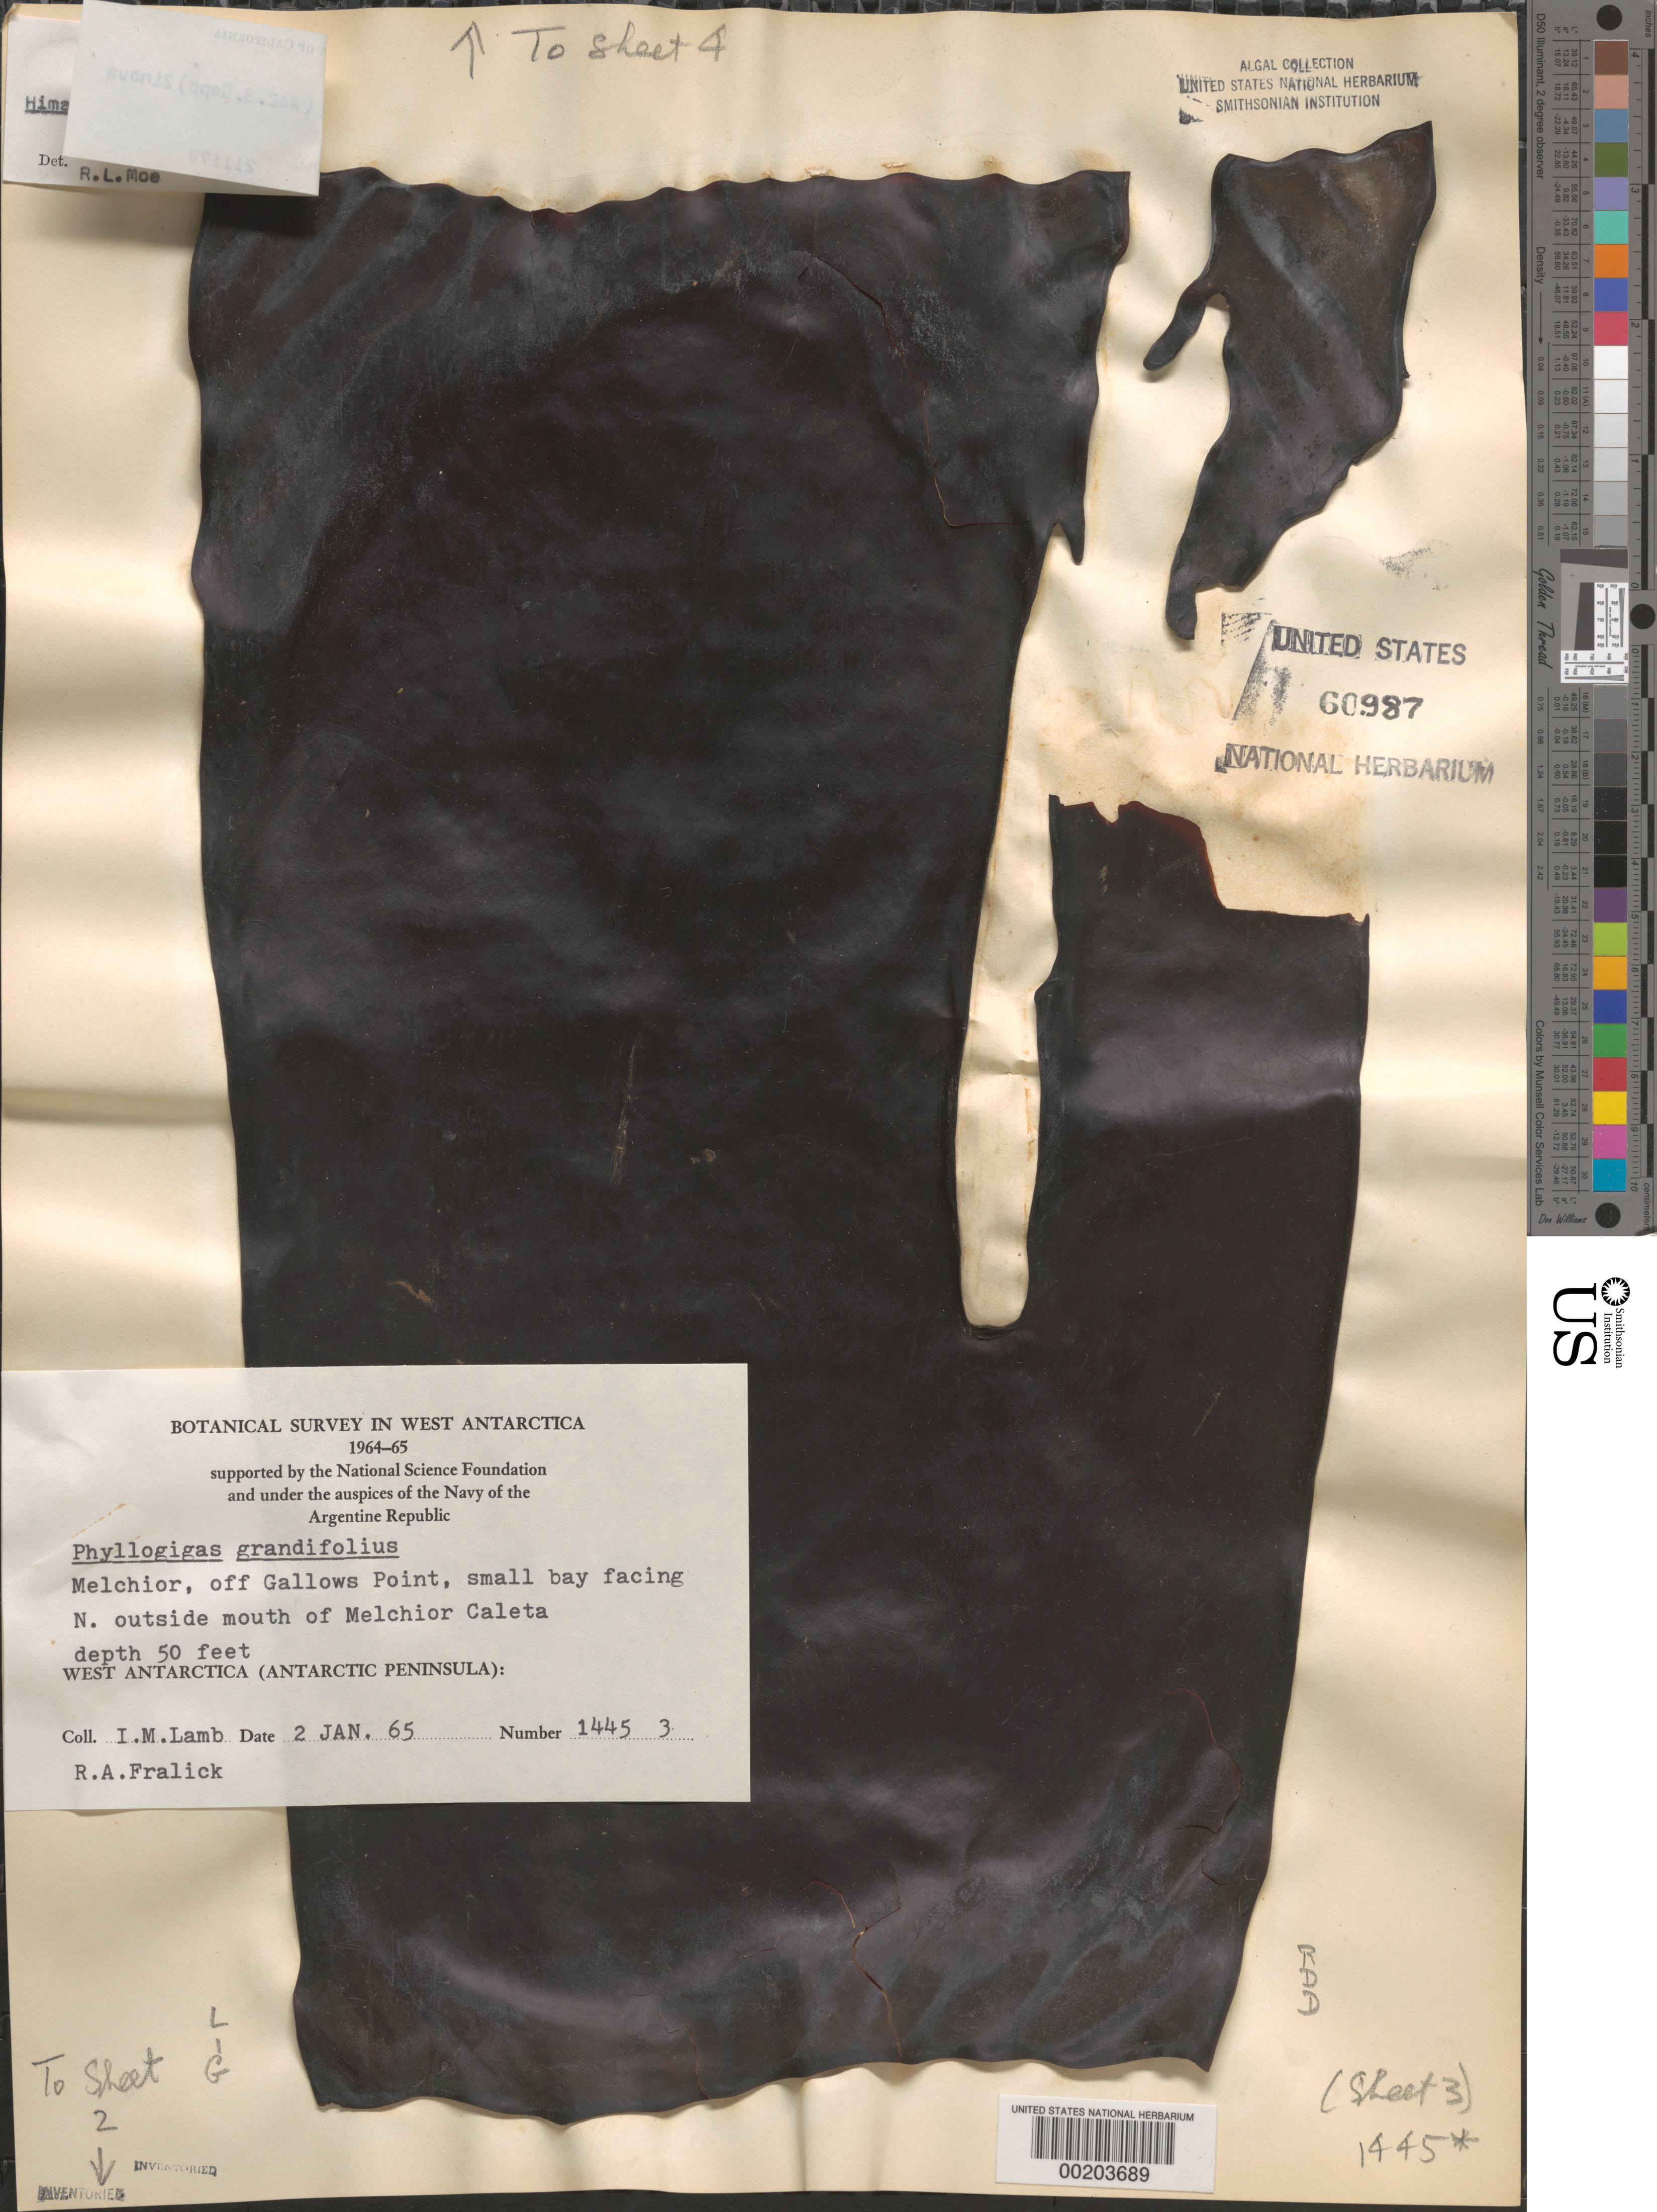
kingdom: Chromista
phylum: Ochrophyta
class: Phaeophyceae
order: Desmarestiales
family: Desmarestiaceae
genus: Himantothallus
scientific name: Himantothallus grandifolius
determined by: Moe, R. L.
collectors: I. M. Lamb & R. Fralick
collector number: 1445-3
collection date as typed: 02 Jan 1965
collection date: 1965-01-02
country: Antarctica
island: Gamma Island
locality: Off Gallows Point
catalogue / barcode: US 60987